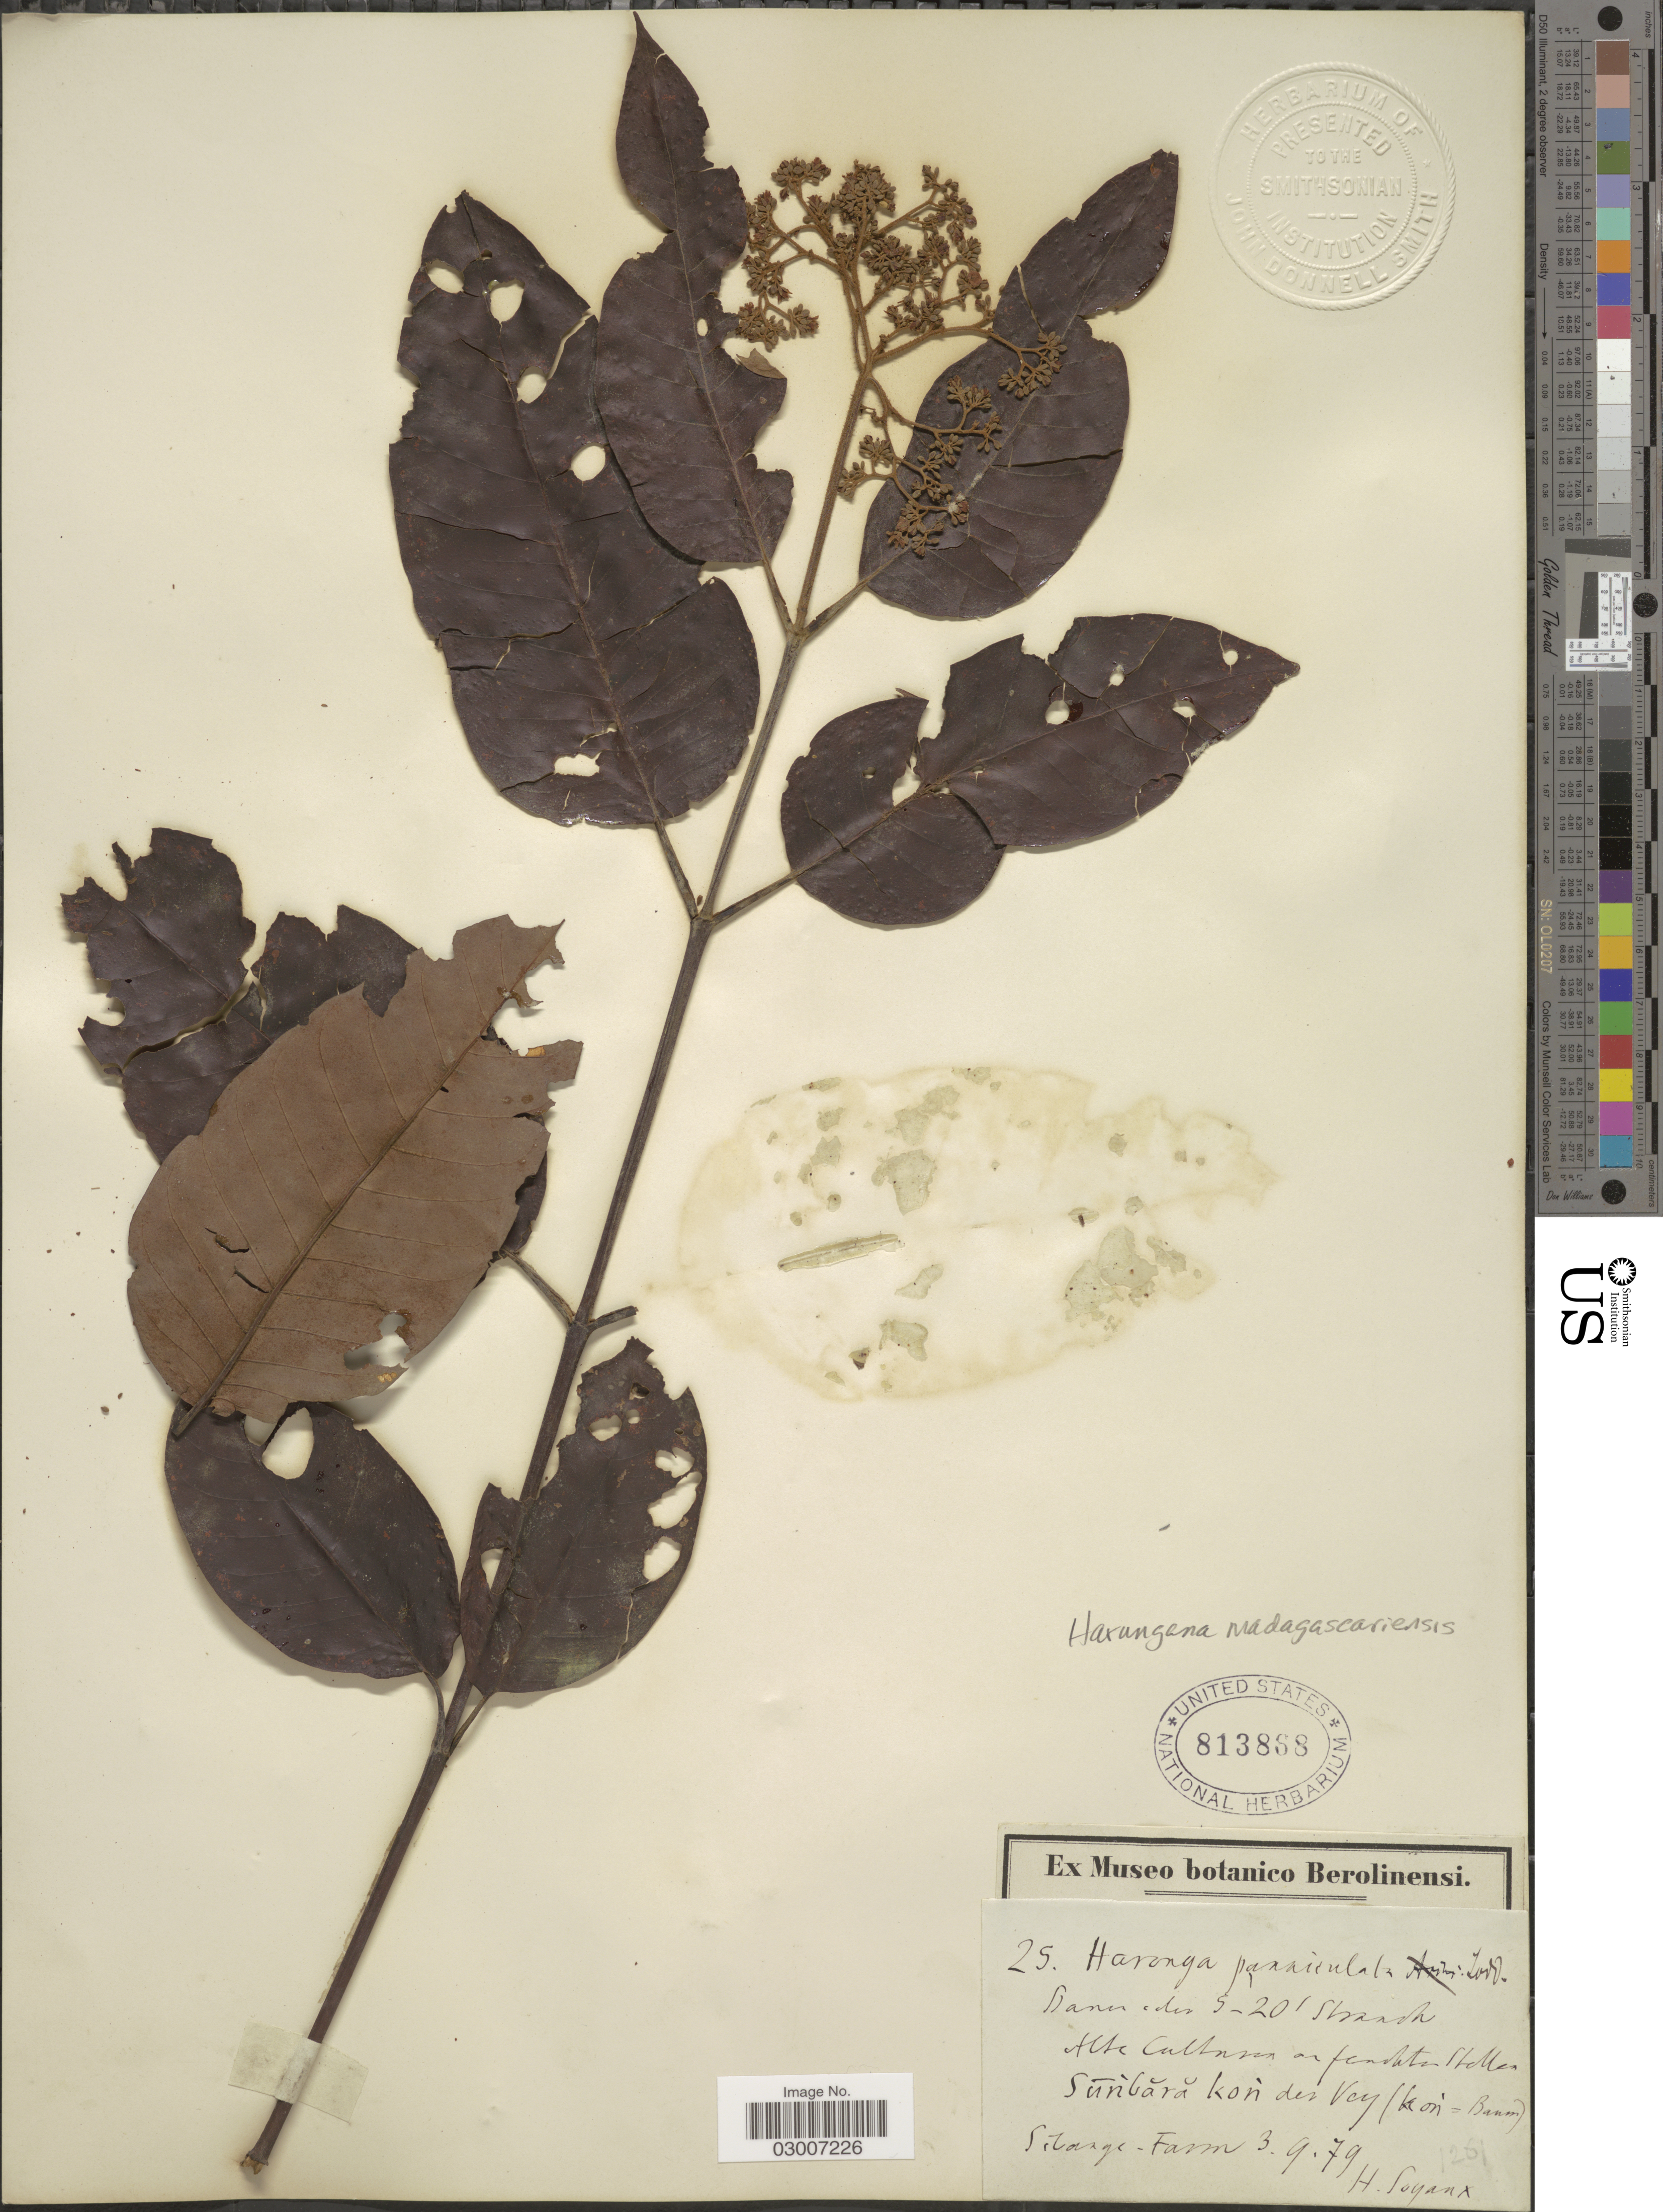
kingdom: Plantae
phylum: Tracheophyta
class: Magnoliopsida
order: Malpighiales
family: Hypericaceae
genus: Harungana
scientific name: Harungana madagascariensis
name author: Lam. ex Poir.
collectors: H. Soyaux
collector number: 25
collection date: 1879-09-03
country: Gabon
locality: Sibange Farm.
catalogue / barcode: US 813868